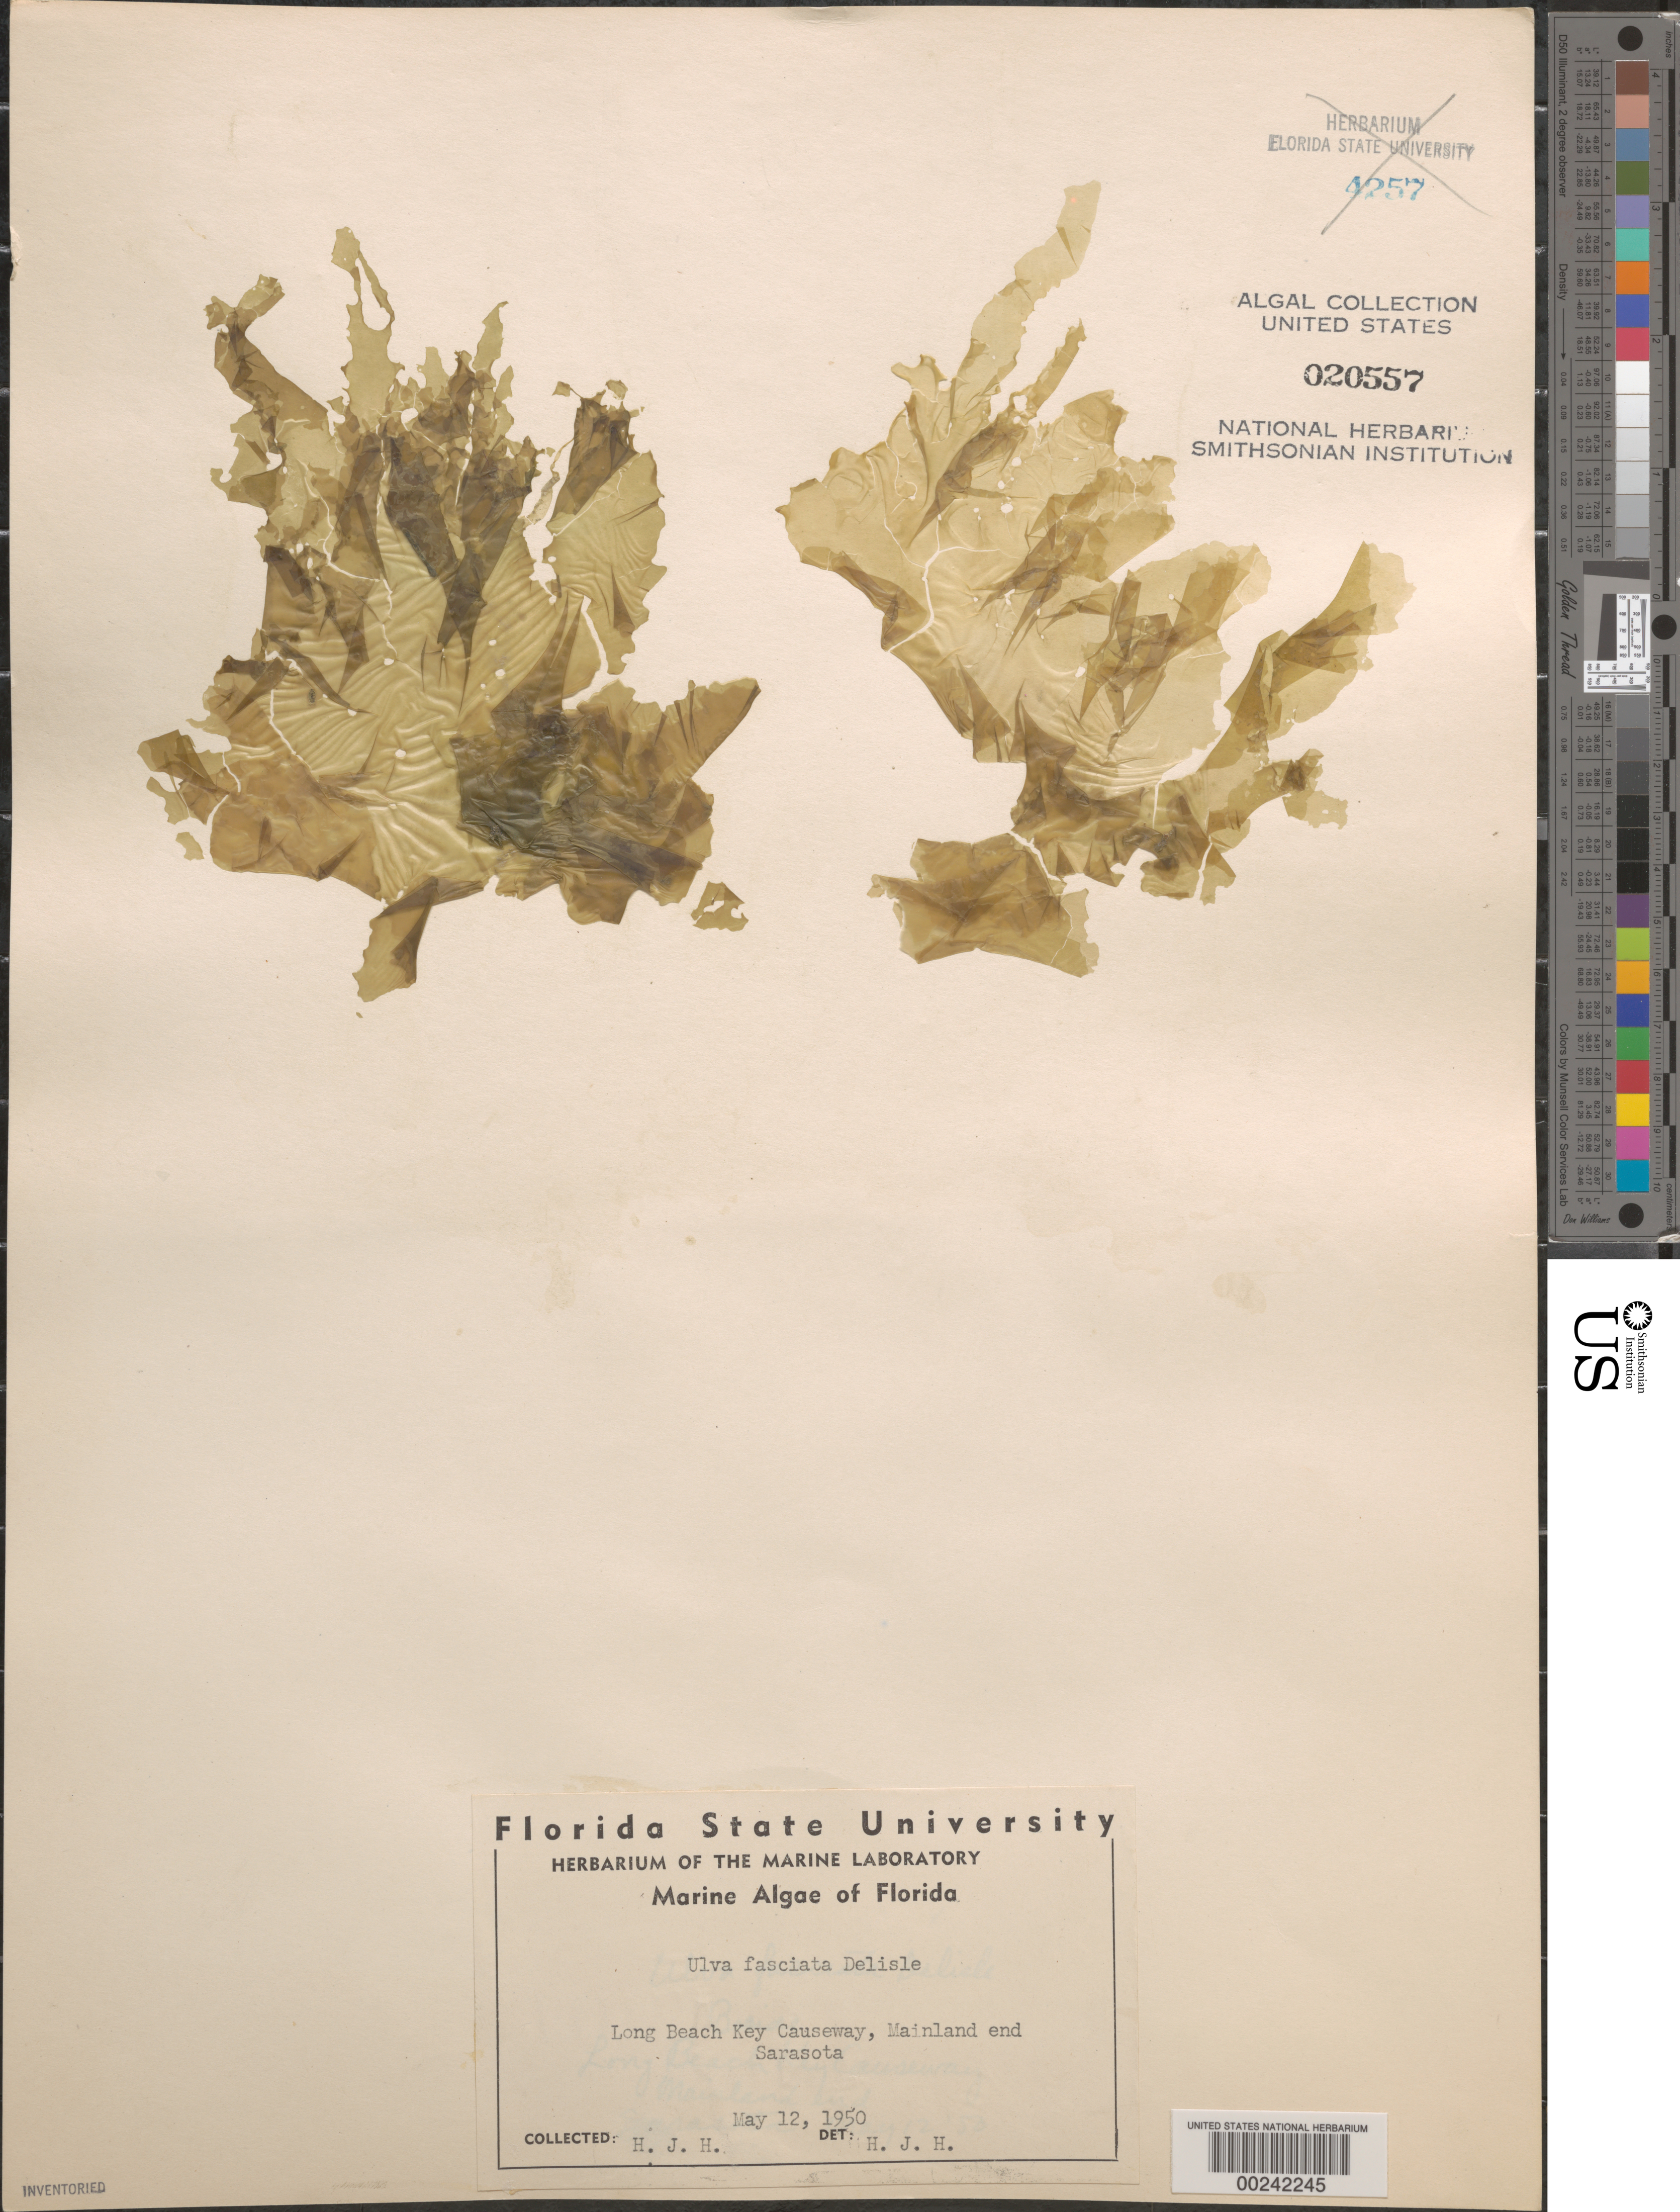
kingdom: Plantae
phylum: Chlorophyta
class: Ulvophyceae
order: Ulvales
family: Ulvaceae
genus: Ulva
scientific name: Ulva lactuca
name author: L.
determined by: Algae name updating Project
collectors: H. J. Humm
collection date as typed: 12 May 1950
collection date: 1950-05-12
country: United States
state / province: Florida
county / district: Sarasota County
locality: Long Beach Key Causeway, mainland end, Sarasota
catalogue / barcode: US 20557